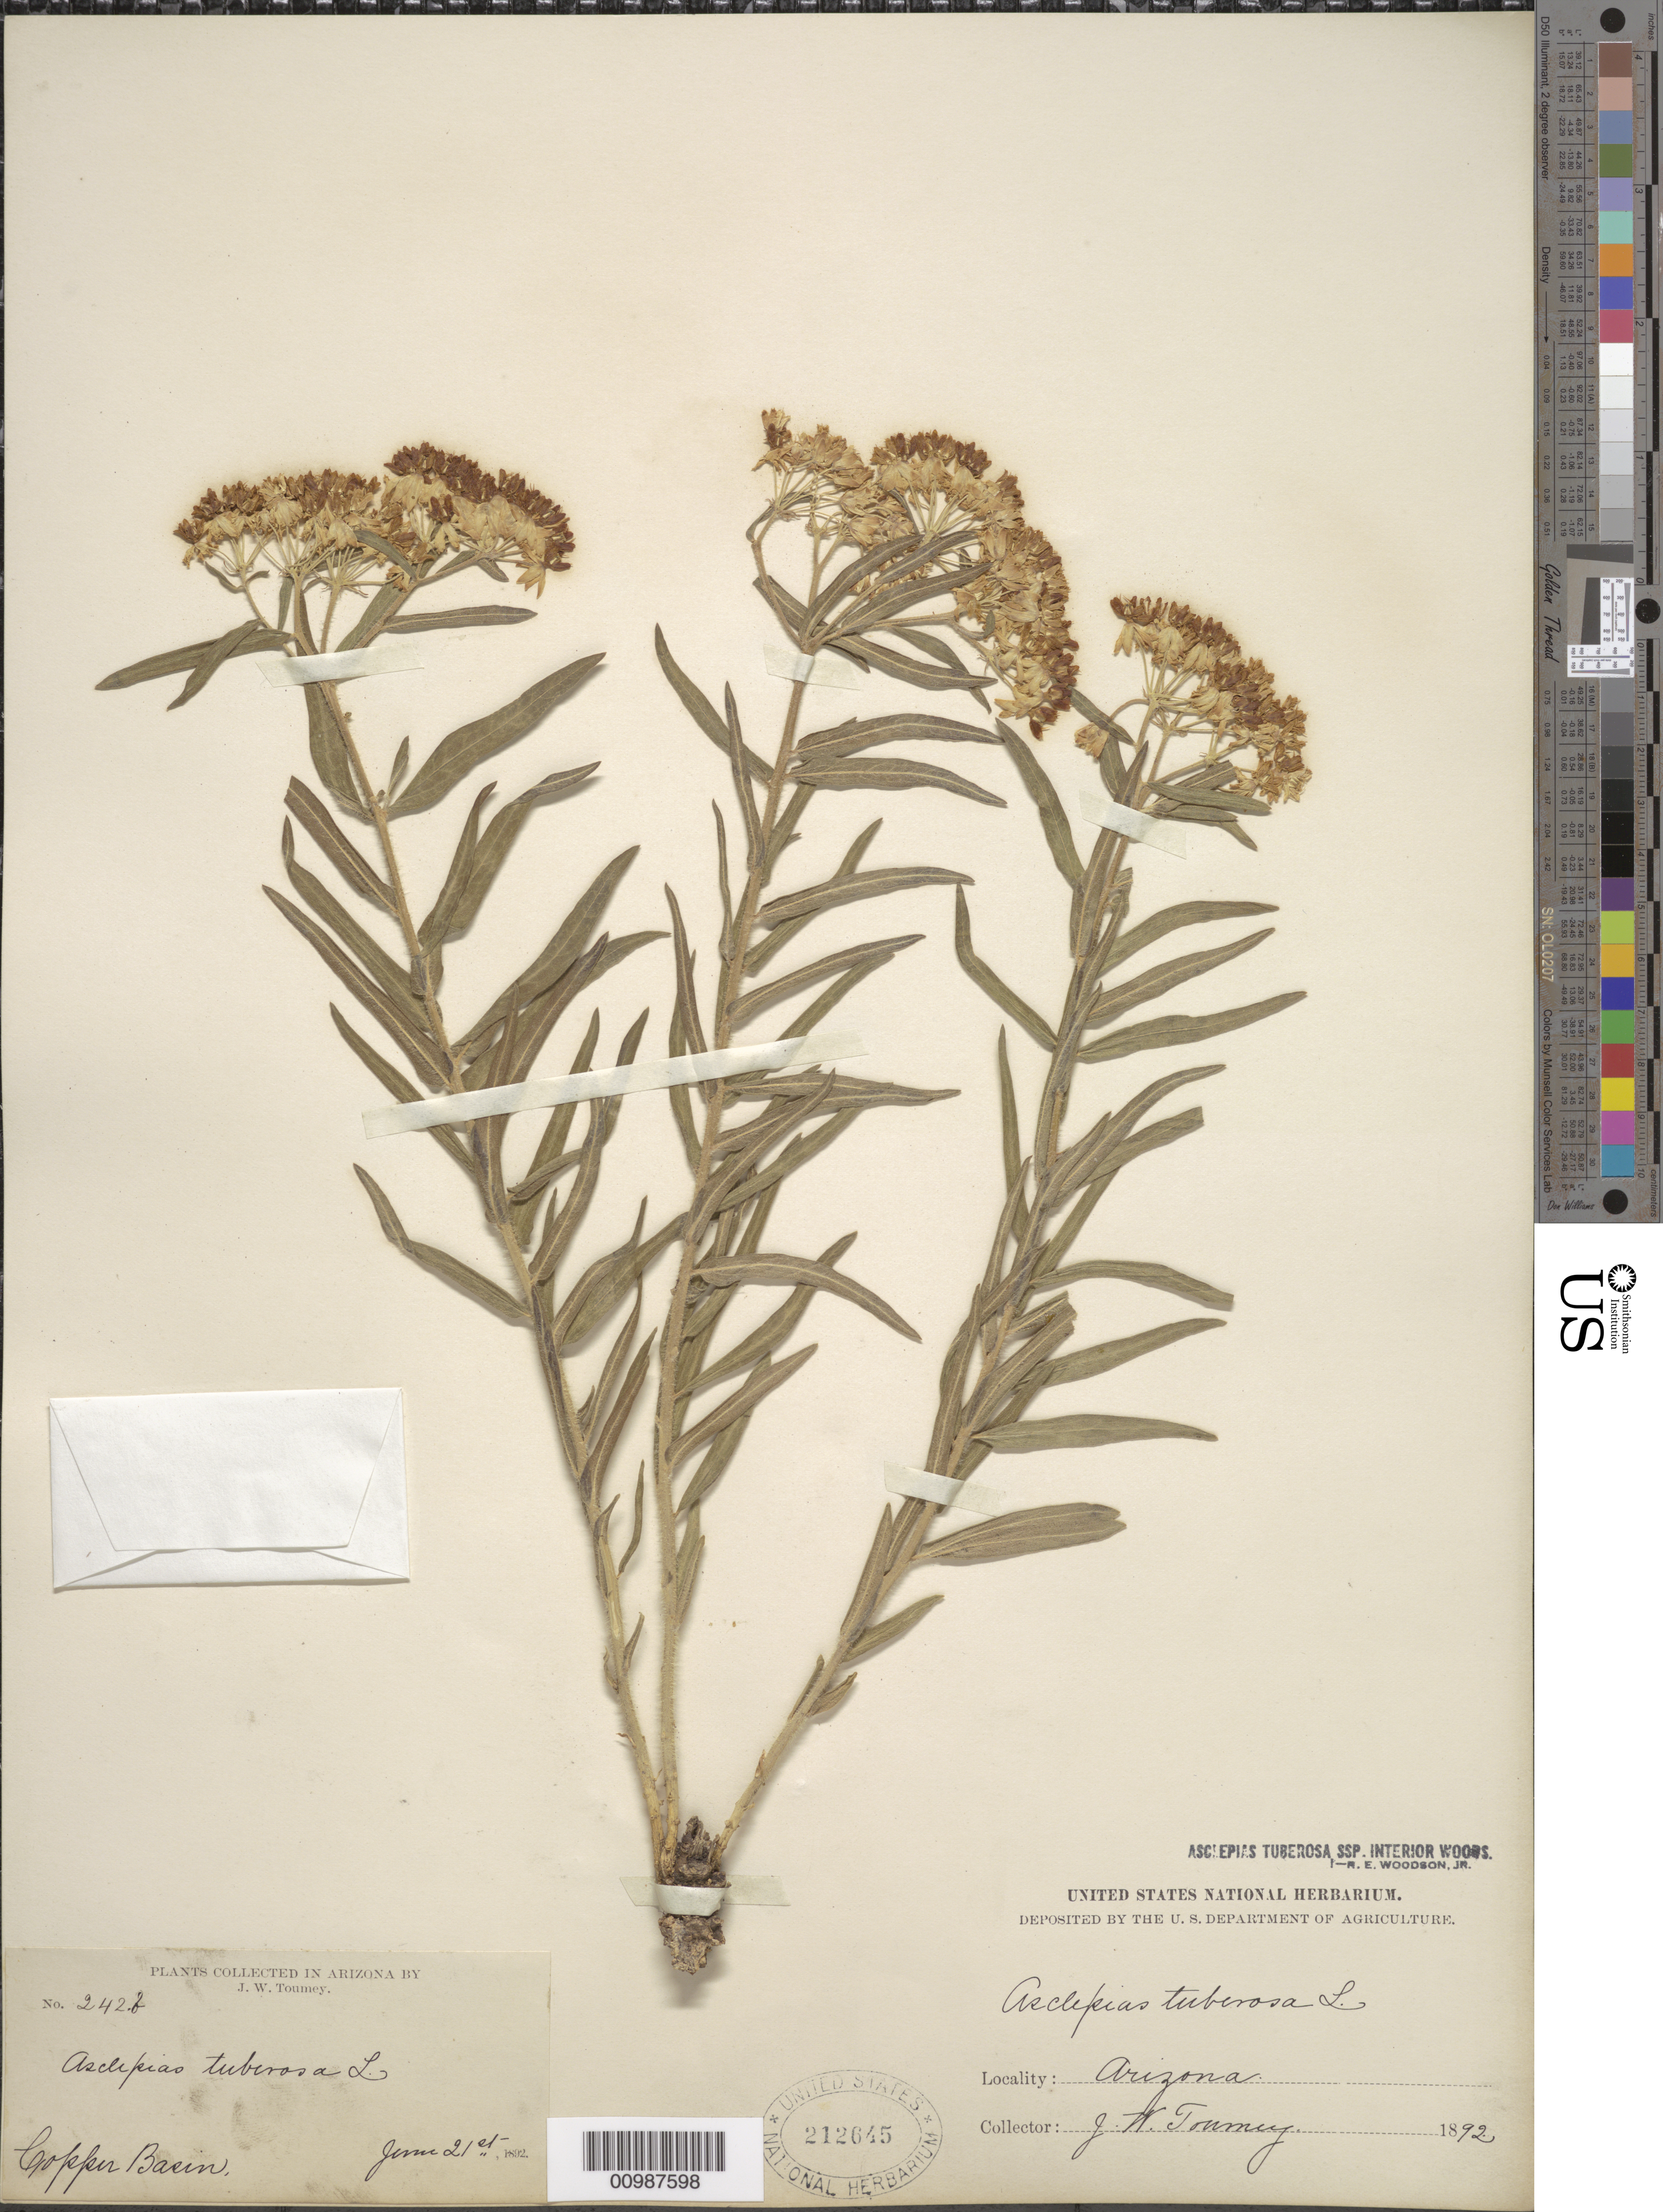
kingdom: Plantae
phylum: Tracheophyta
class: Magnoliopsida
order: Gentianales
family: Apocynaceae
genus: Asclepias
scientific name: Asclepias tuberosa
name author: L.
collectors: J. W. Toumey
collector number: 242 B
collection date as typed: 21 Jun 1892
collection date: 1892-06-21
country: United States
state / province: Arizona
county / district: Yavapai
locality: Copper Basin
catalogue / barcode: US 212645